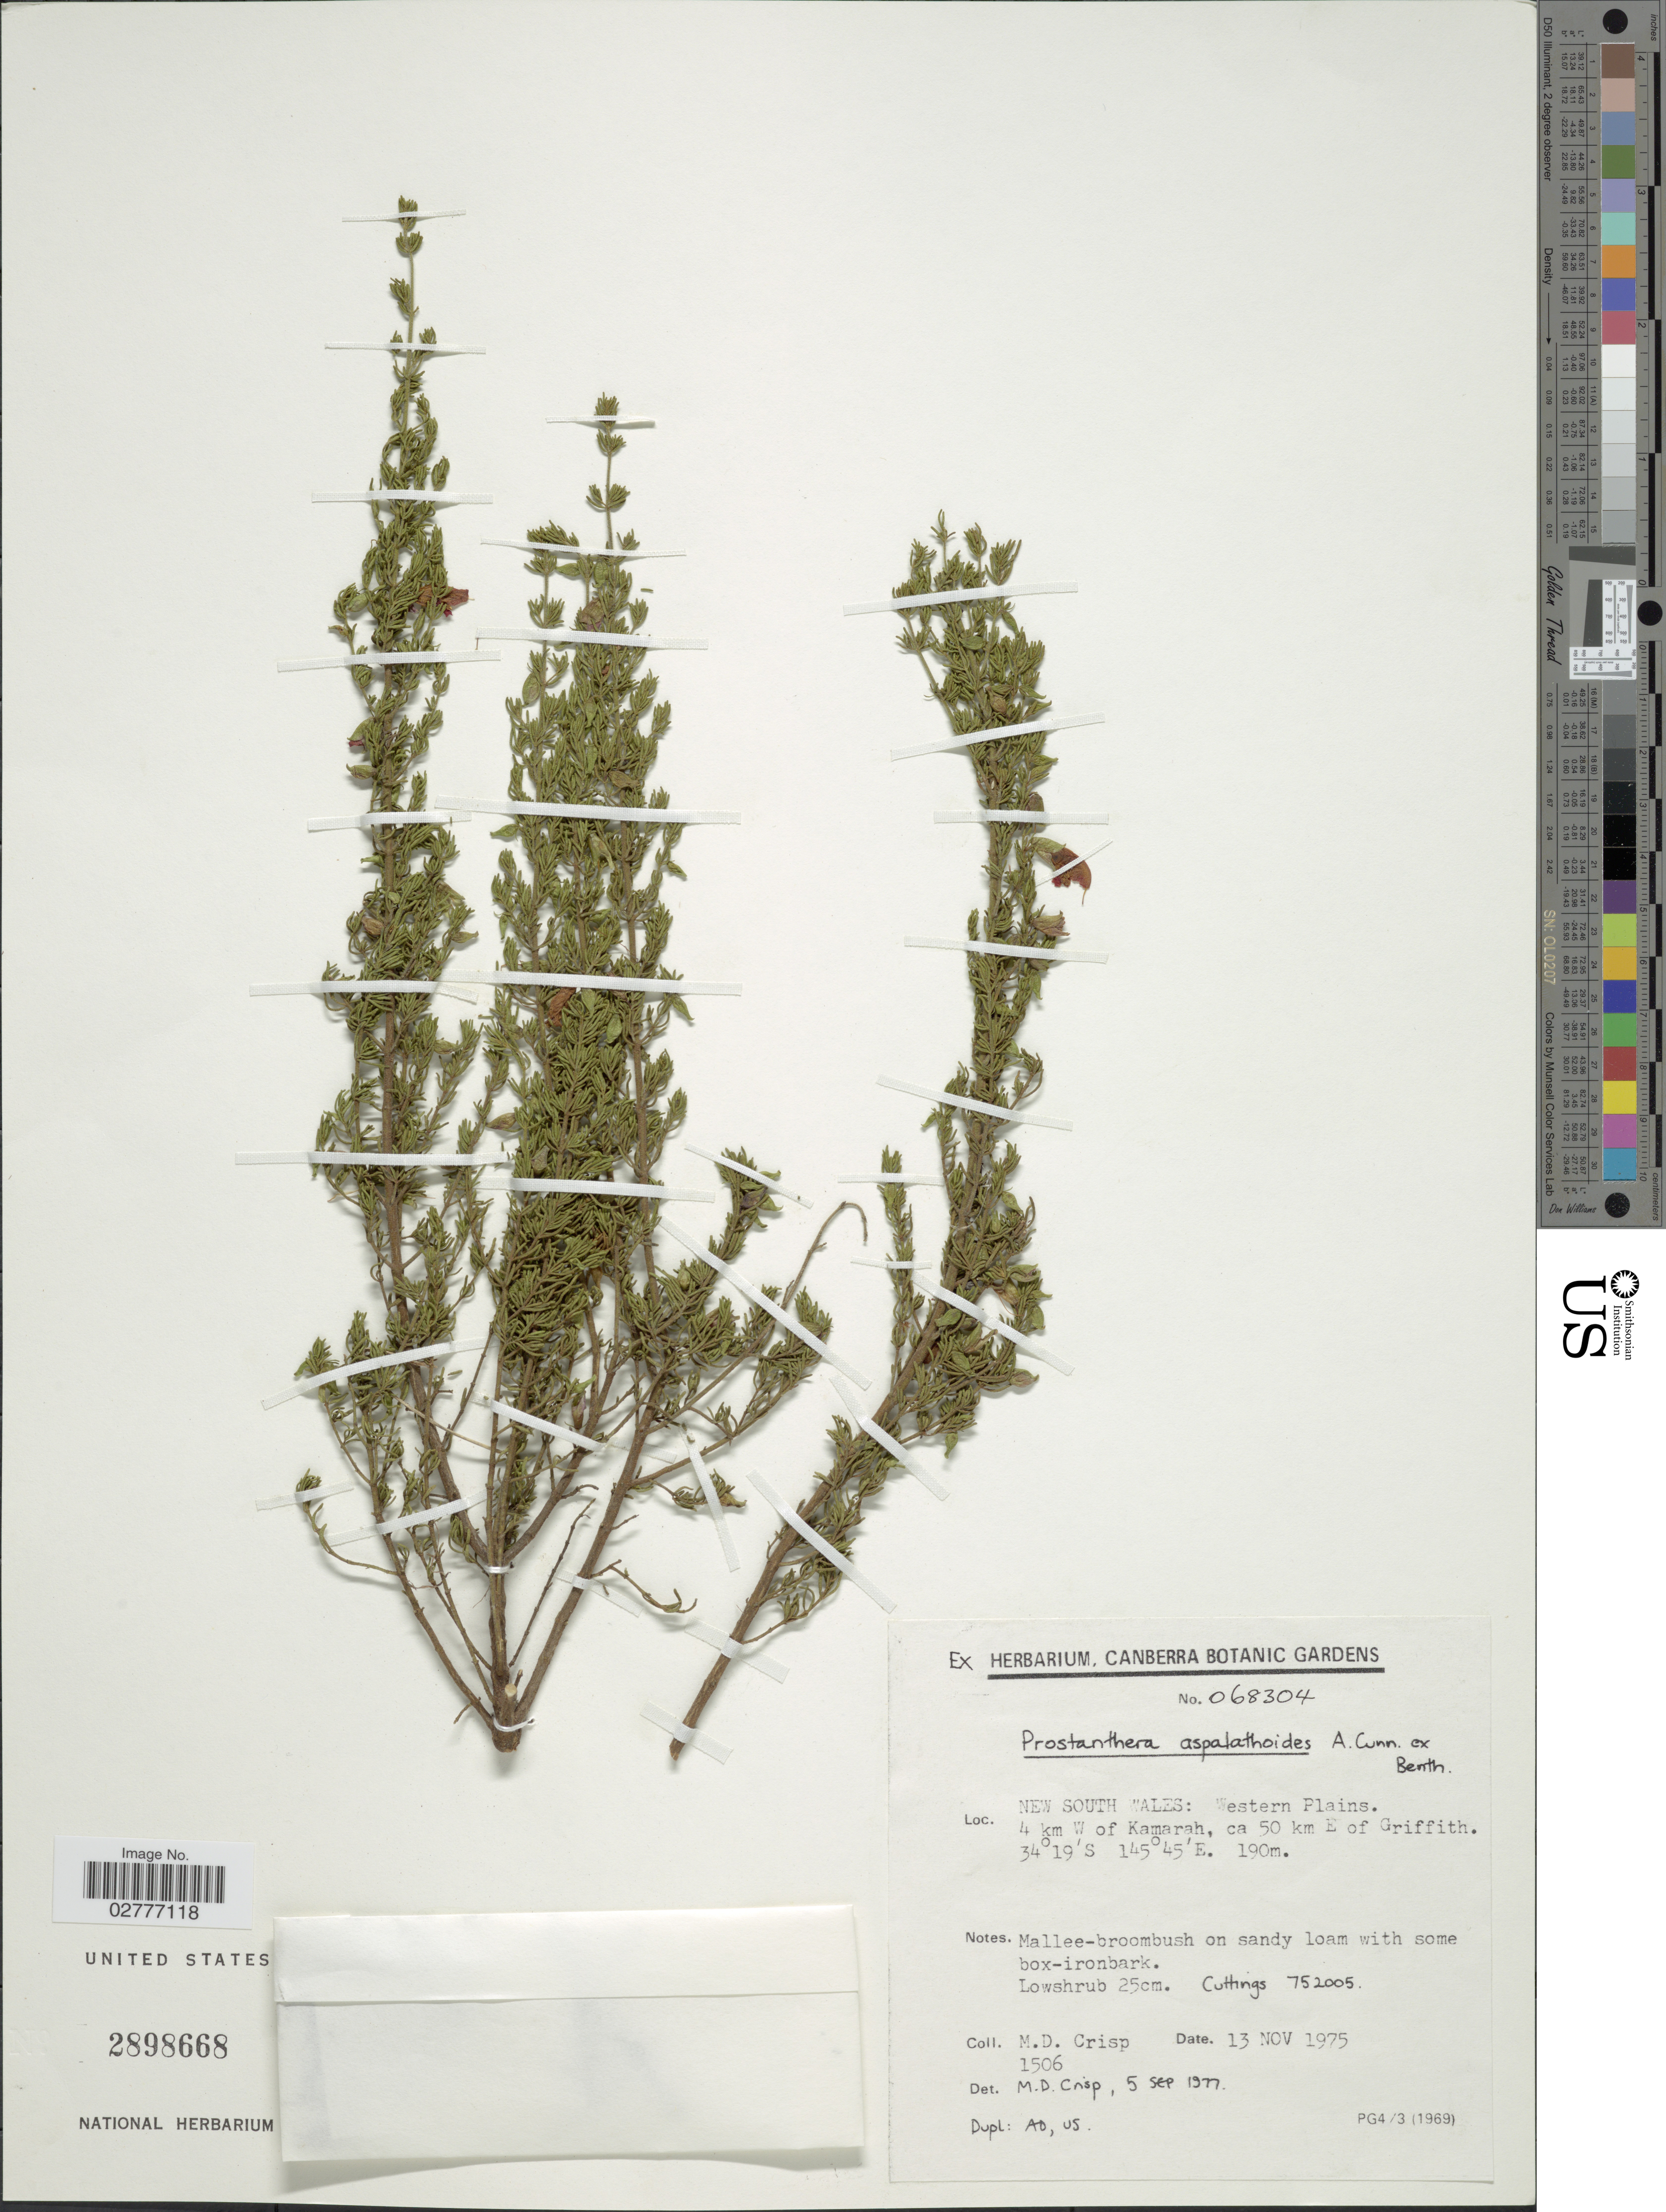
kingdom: Plantae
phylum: Tracheophyta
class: Magnoliopsida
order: Lamiales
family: Lamiaceae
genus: Prostanthera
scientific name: Prostanthera aspalathoides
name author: A. Cunn. ex Benth.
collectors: M. Crisp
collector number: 1506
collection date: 1975-11-13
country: Australia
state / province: New South Wales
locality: Western Plains. 4 km W of Kamarah, ca 50 km E of Griffith.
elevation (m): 190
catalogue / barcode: US 2898668